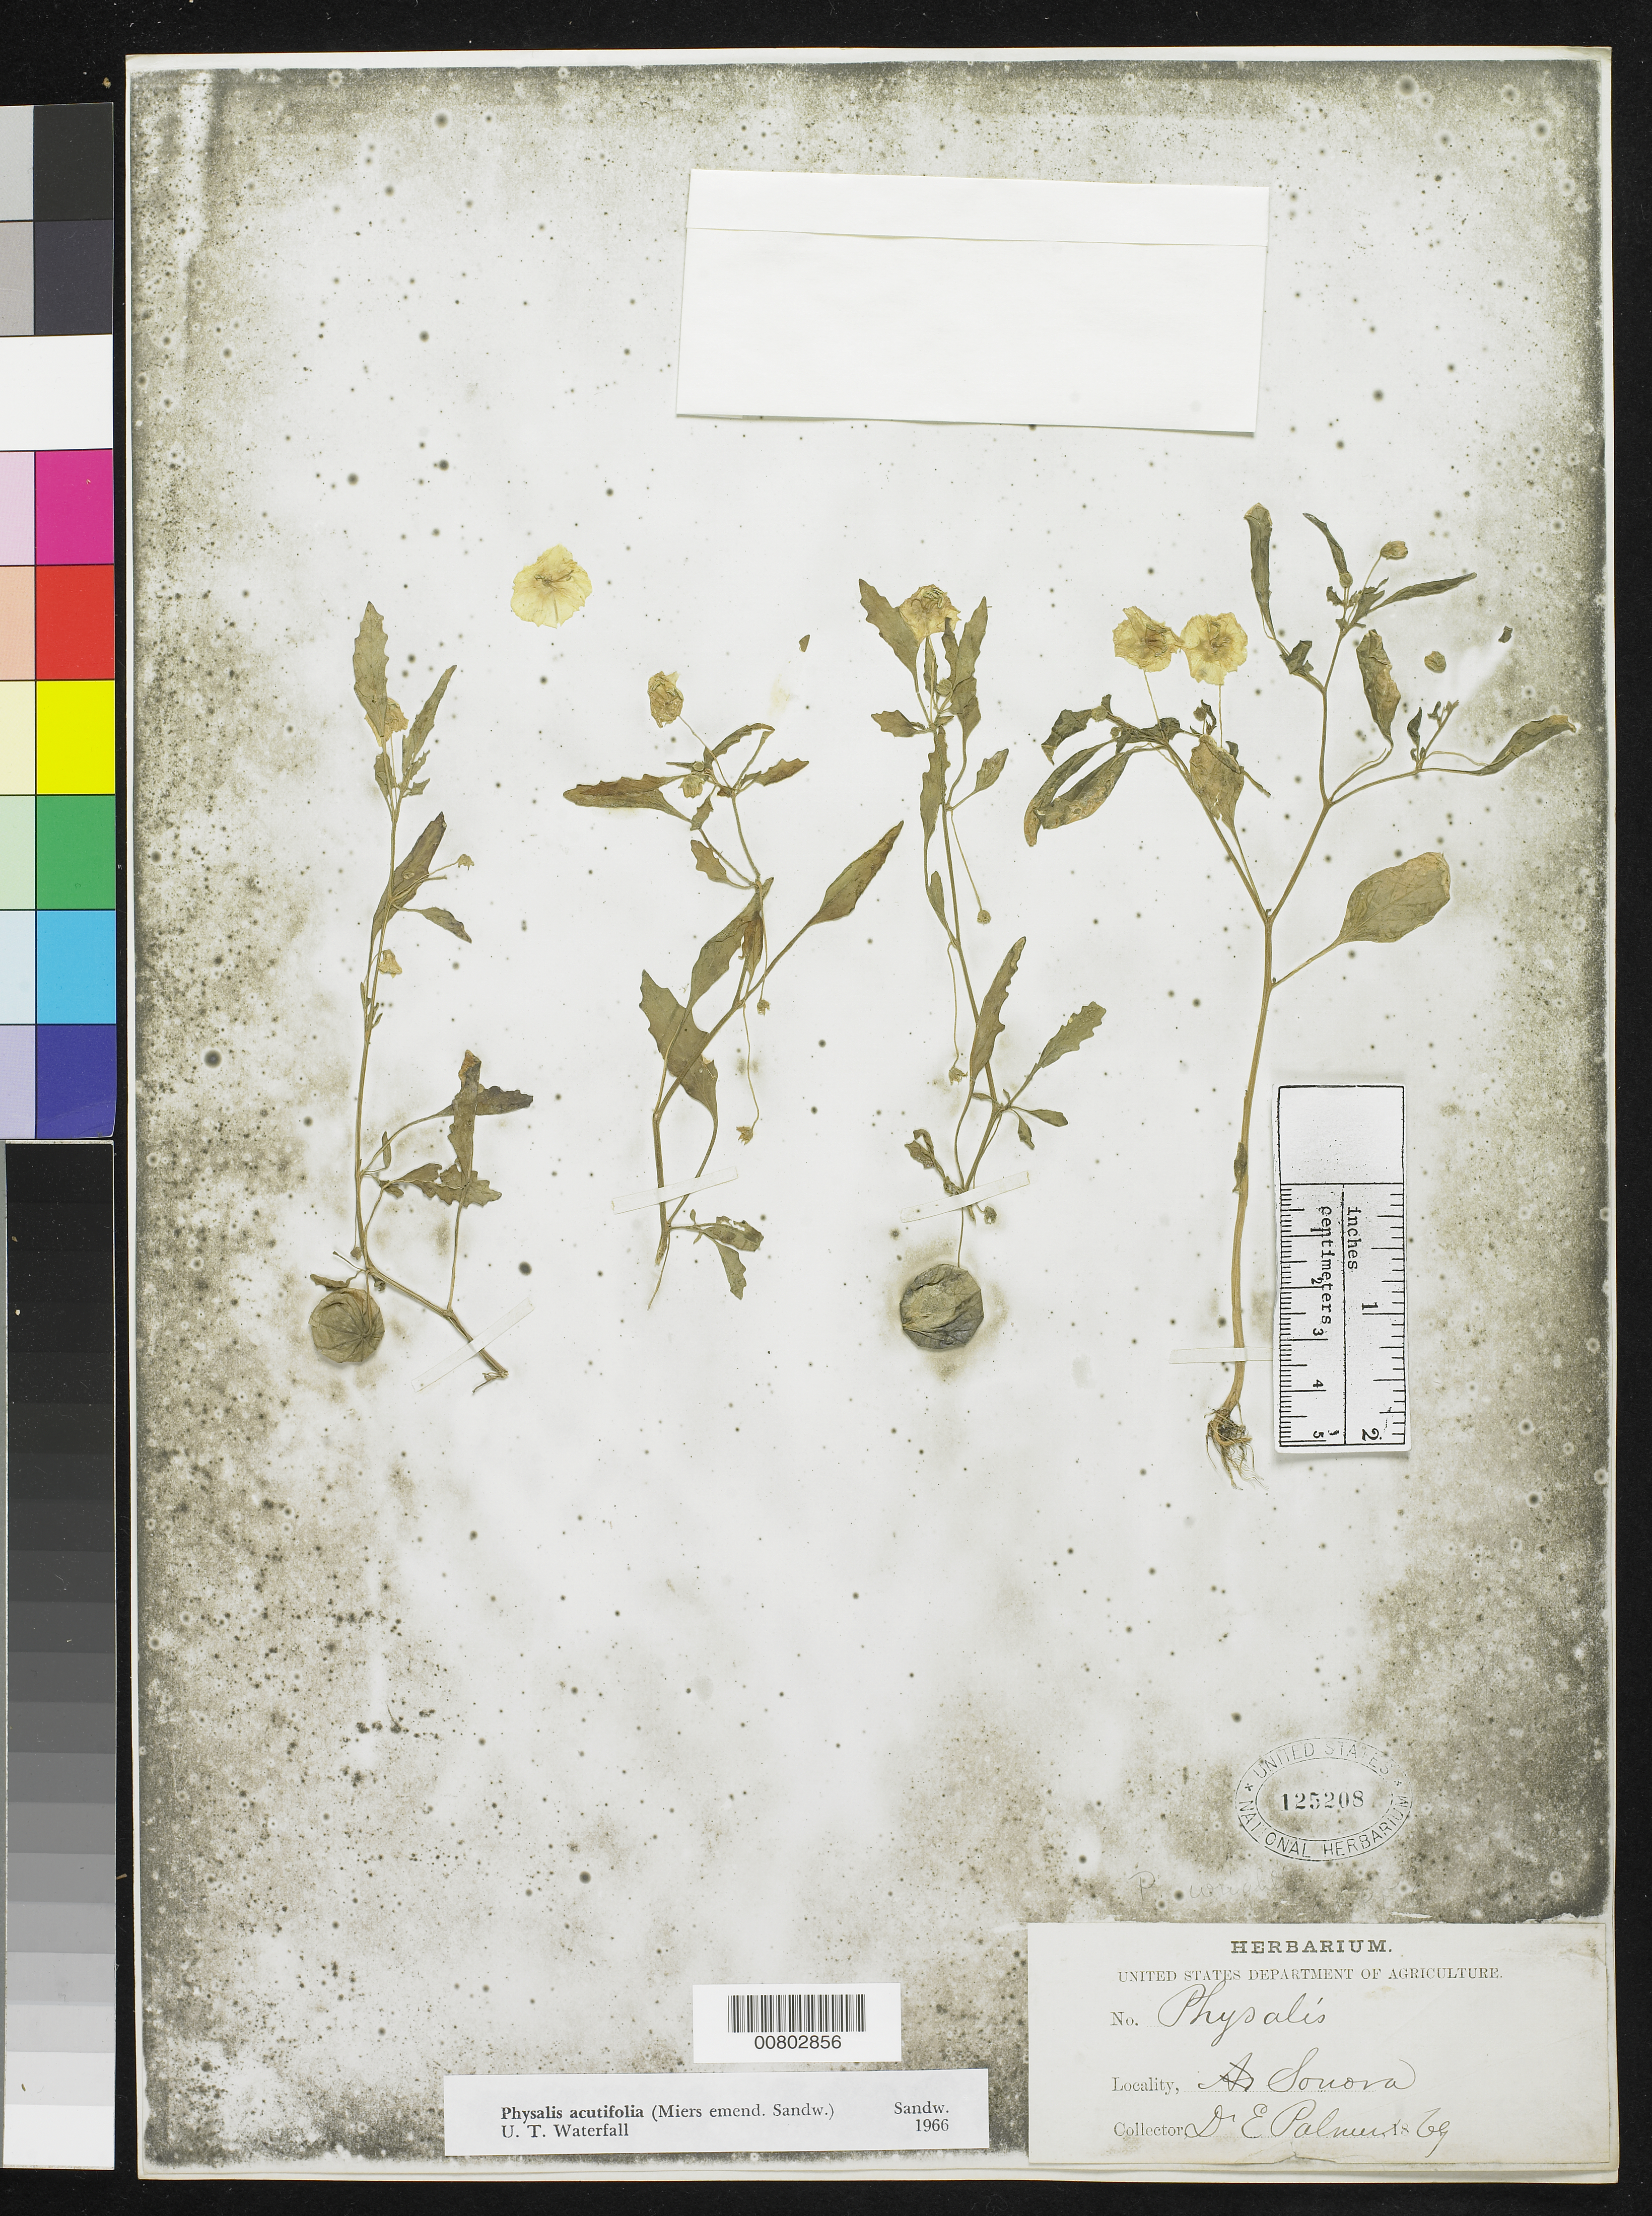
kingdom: Plantae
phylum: Tracheophyta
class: Magnoliopsida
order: Solanales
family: Solanaceae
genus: Physalis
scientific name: Physalis acutifolia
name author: (Miers) Sandwith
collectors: E. Palmer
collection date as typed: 1869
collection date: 1869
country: Mexico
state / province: Sonora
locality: Sonora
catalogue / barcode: US 1252008